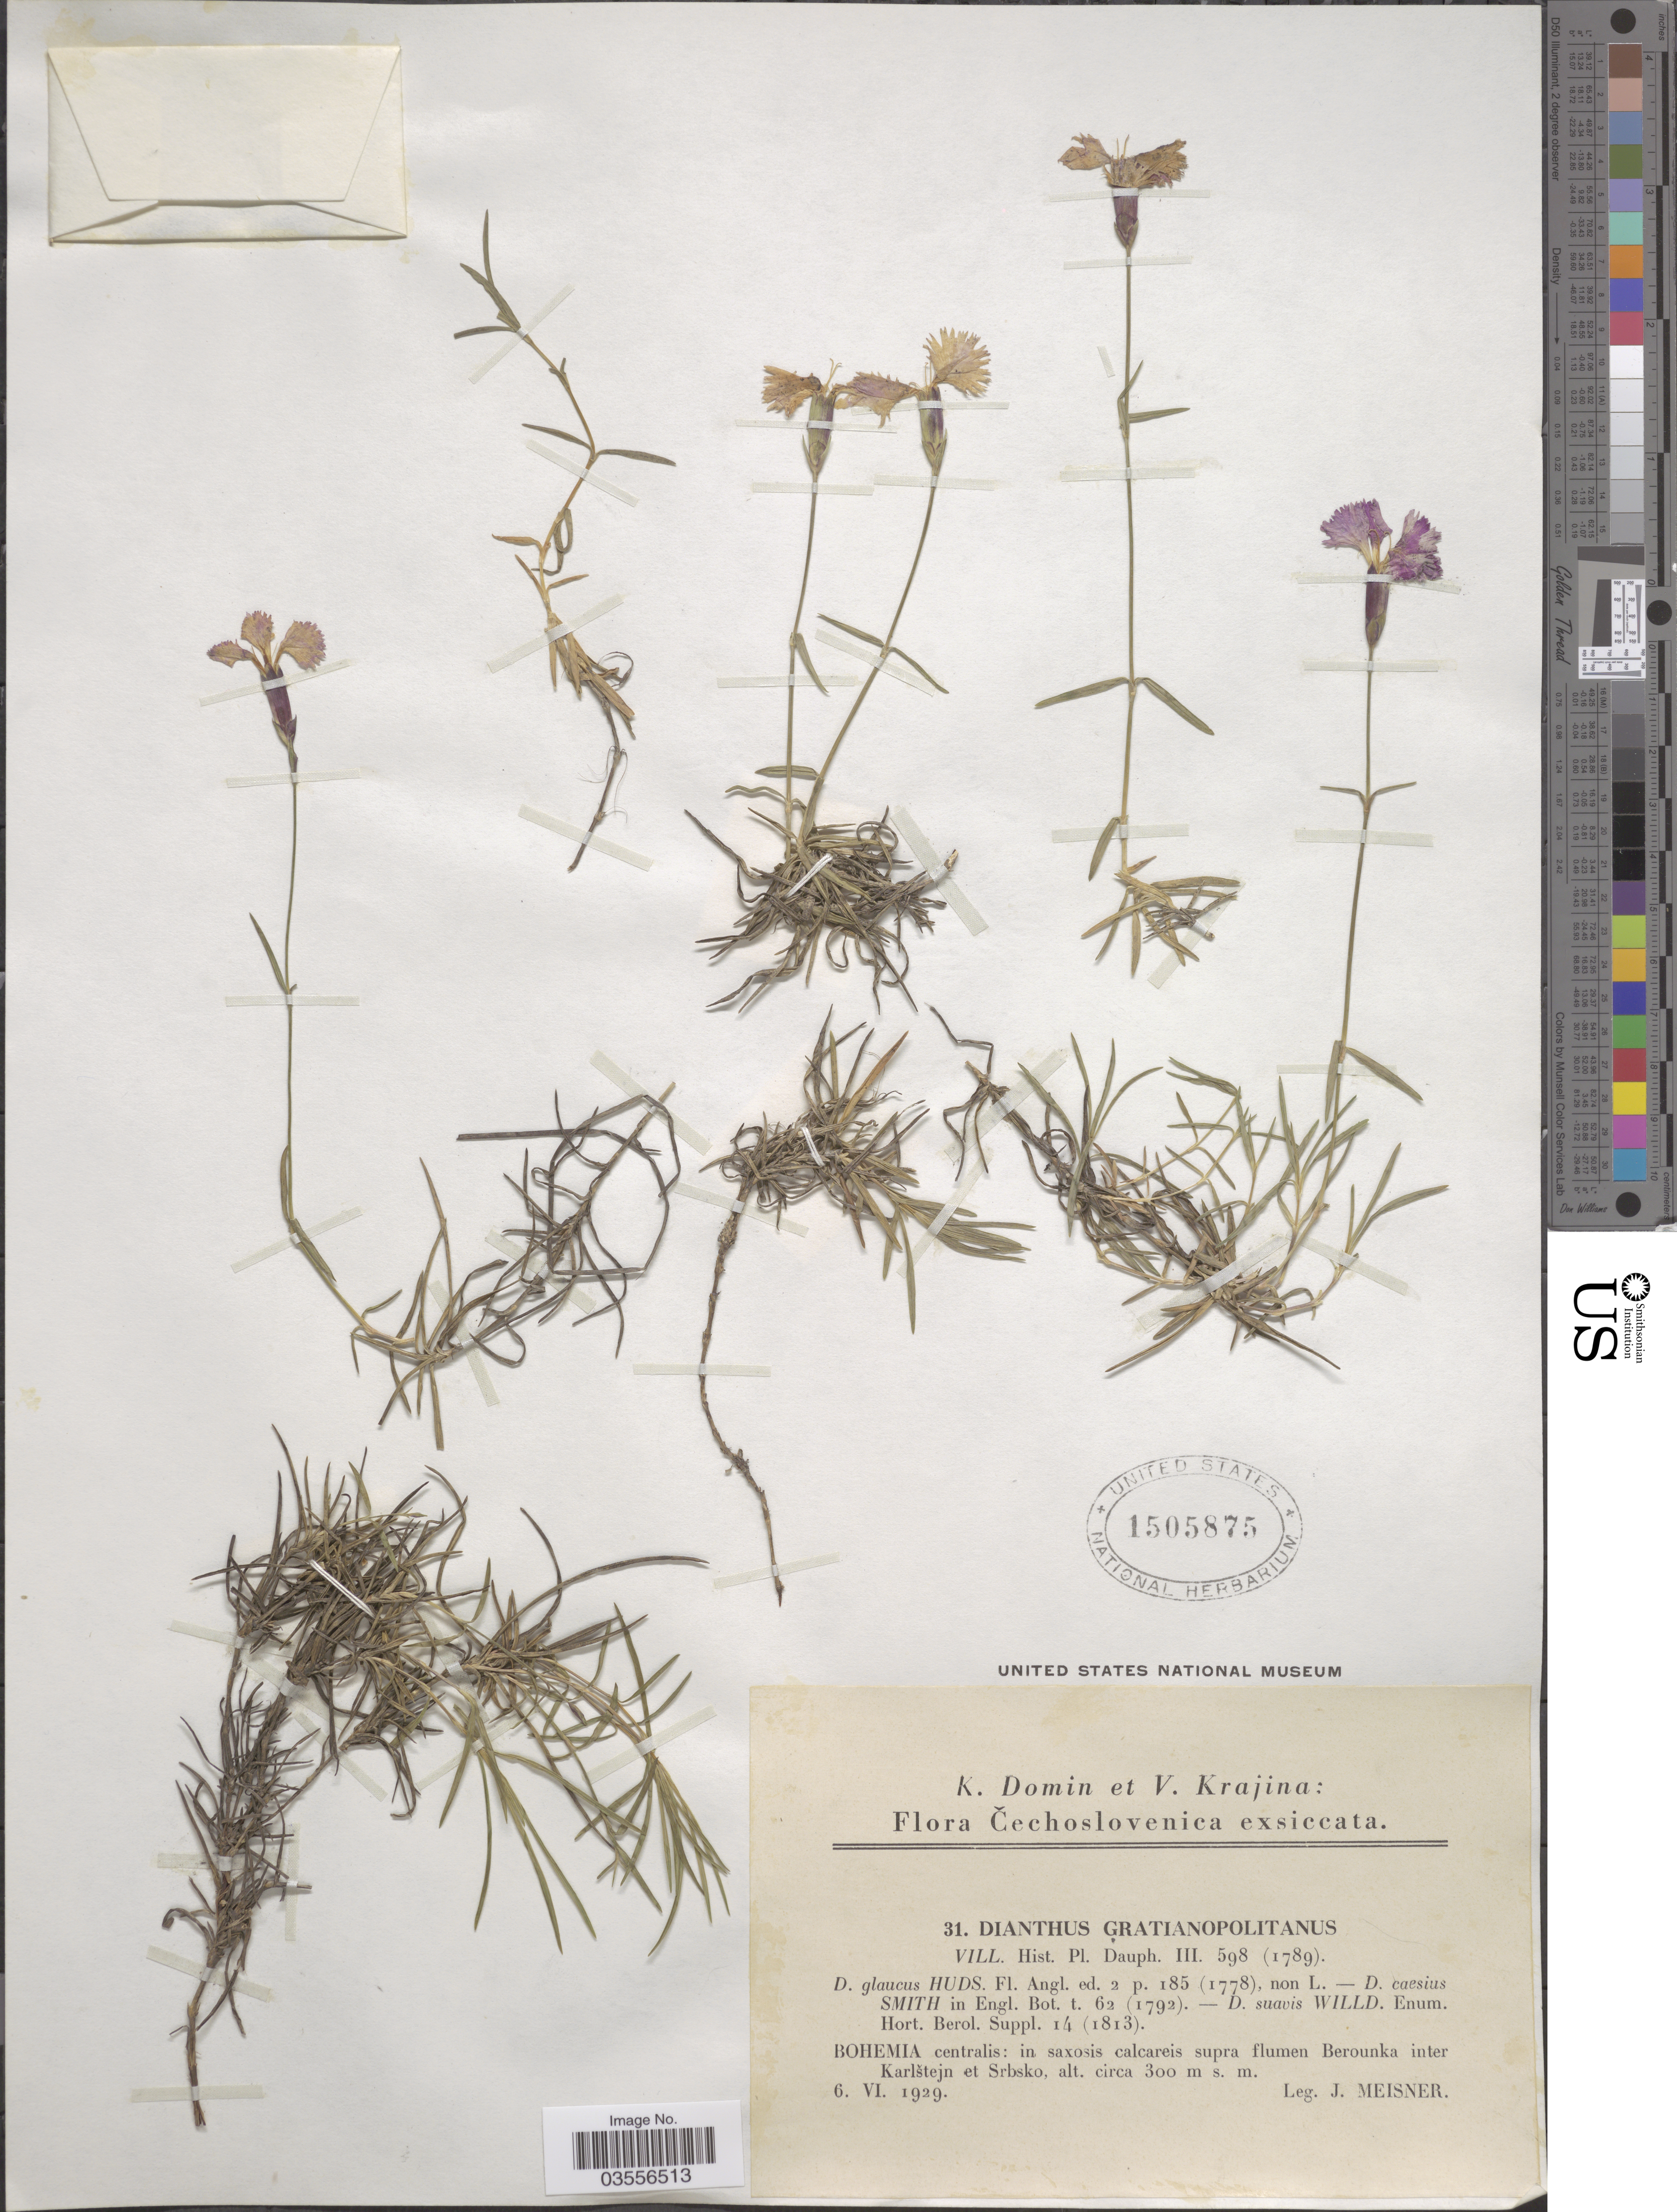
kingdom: Plantae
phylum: Tracheophyta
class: Magnoliopsida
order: Caryophyllales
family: Caryophyllaceae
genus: Dianthus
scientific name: Dianthus gratianopolitanus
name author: Vill.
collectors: J. Meisner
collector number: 31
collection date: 1929-06-06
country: Czechia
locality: Čechoslovenica. Bohemia centralis: in saxosis calcareis supra flumen Berounka inter Karlštejn et Srbsko.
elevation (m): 300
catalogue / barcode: US 1505875